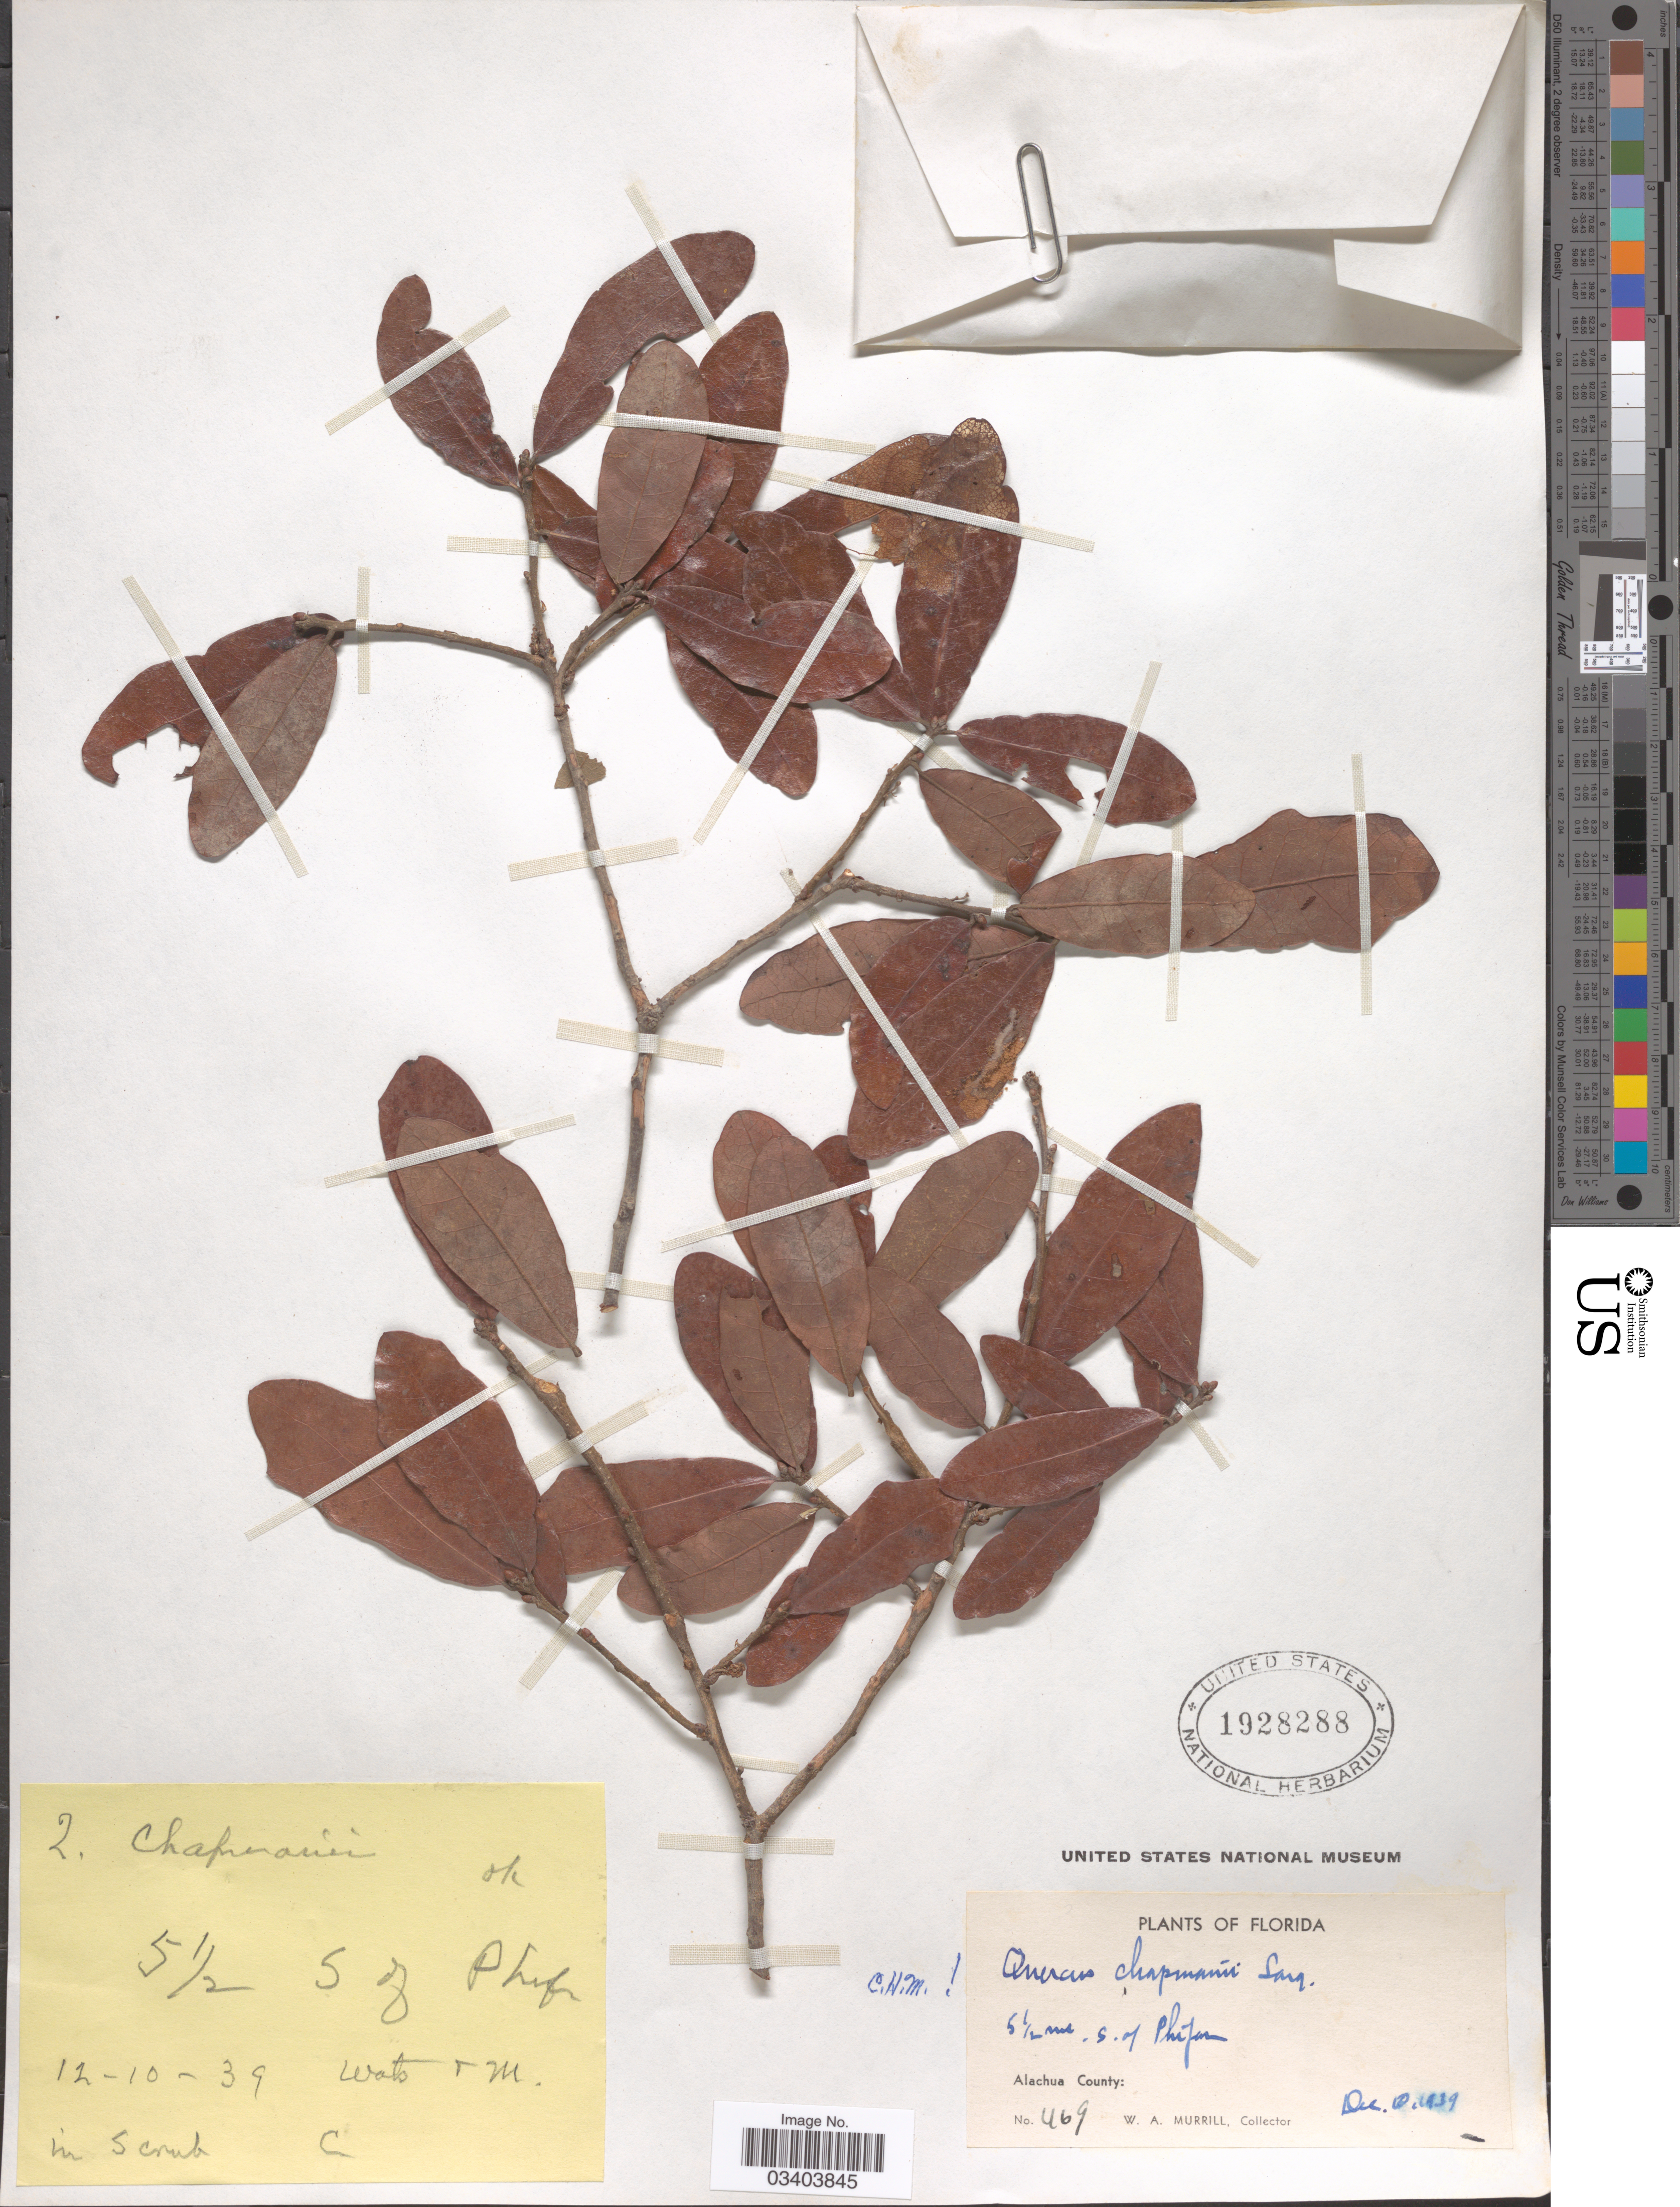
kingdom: Plantae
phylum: Tracheophyta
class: Magnoliopsida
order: Fagales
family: Fagaceae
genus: Quercus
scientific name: Quercus chapmanii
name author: Sarg.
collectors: W. A. Murrill & S. Watson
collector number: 469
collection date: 1939-12-10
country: United States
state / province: Florida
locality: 5½ mi. S. of Phifer. Alachua County.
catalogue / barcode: US 1928288